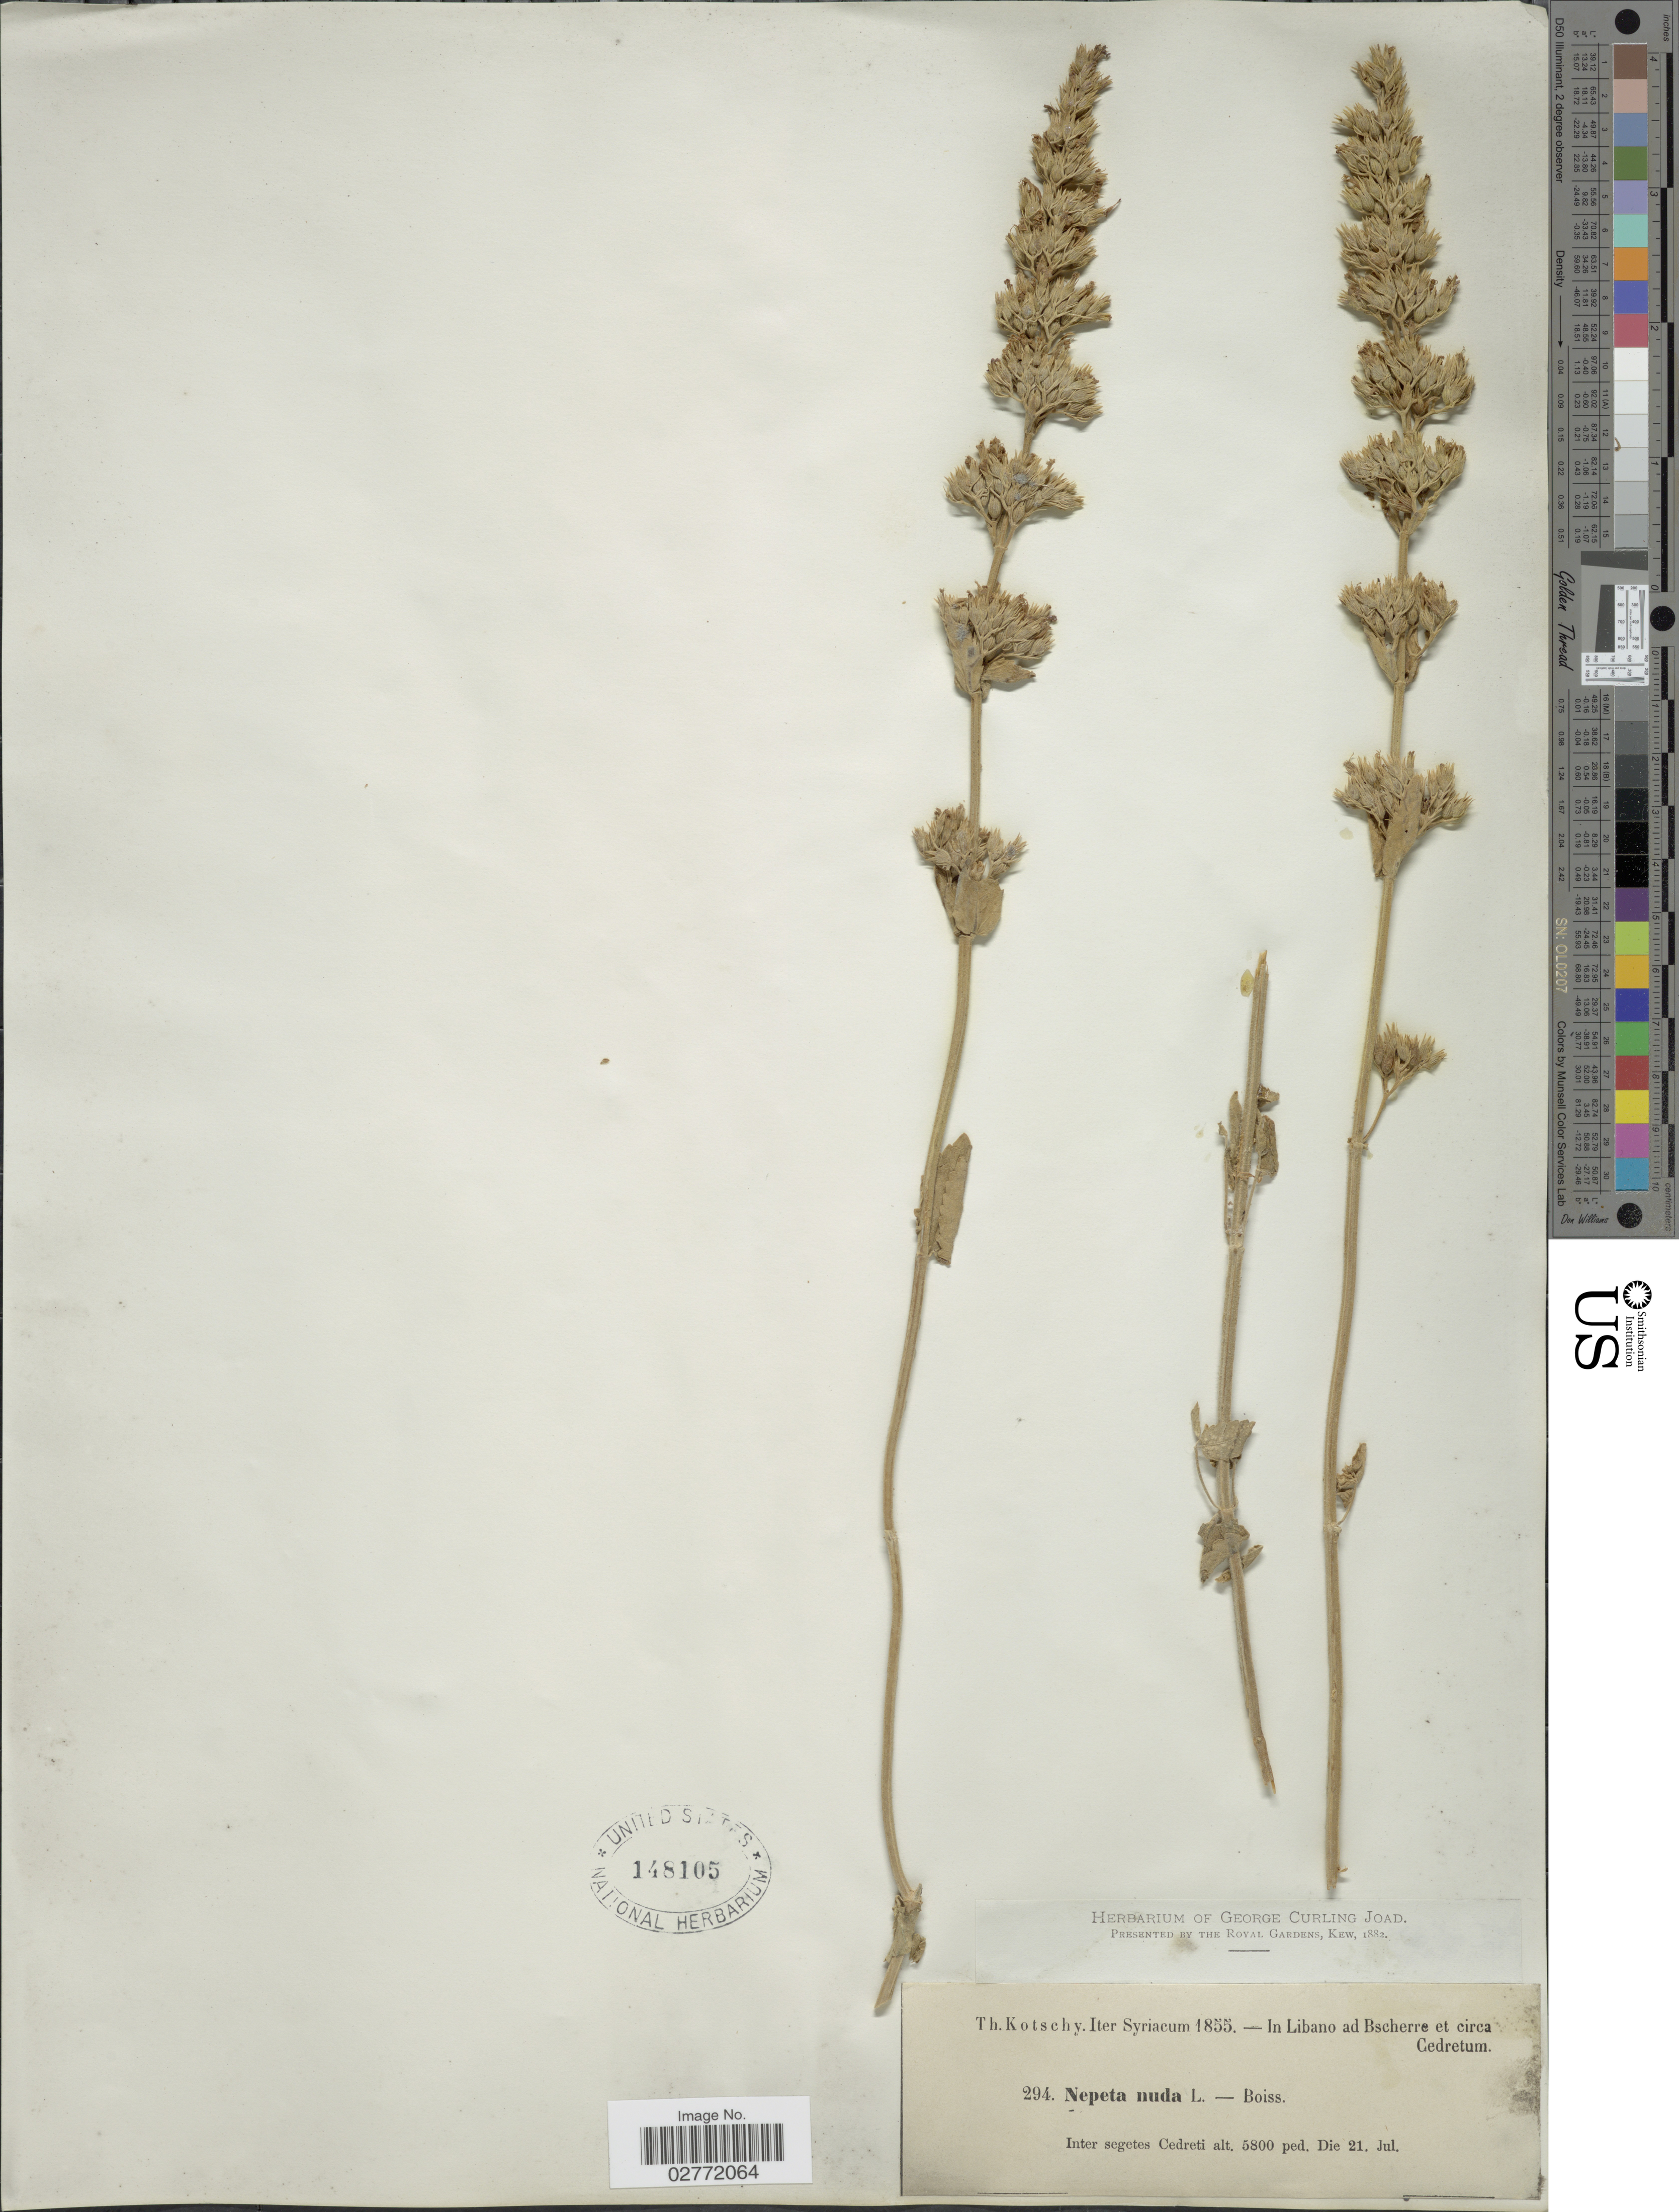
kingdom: Plantae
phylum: Tracheophyta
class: Magnoliopsida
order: Lamiales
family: Lamiaceae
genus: Nepeta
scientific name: Nepeta nuda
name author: L.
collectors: K. G. Kotschy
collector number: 294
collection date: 1855-07-21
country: Syria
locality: In Libano ad Bscherre et circa Cedretum. Inter segetes Cedreti.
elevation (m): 1768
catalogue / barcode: US 148105